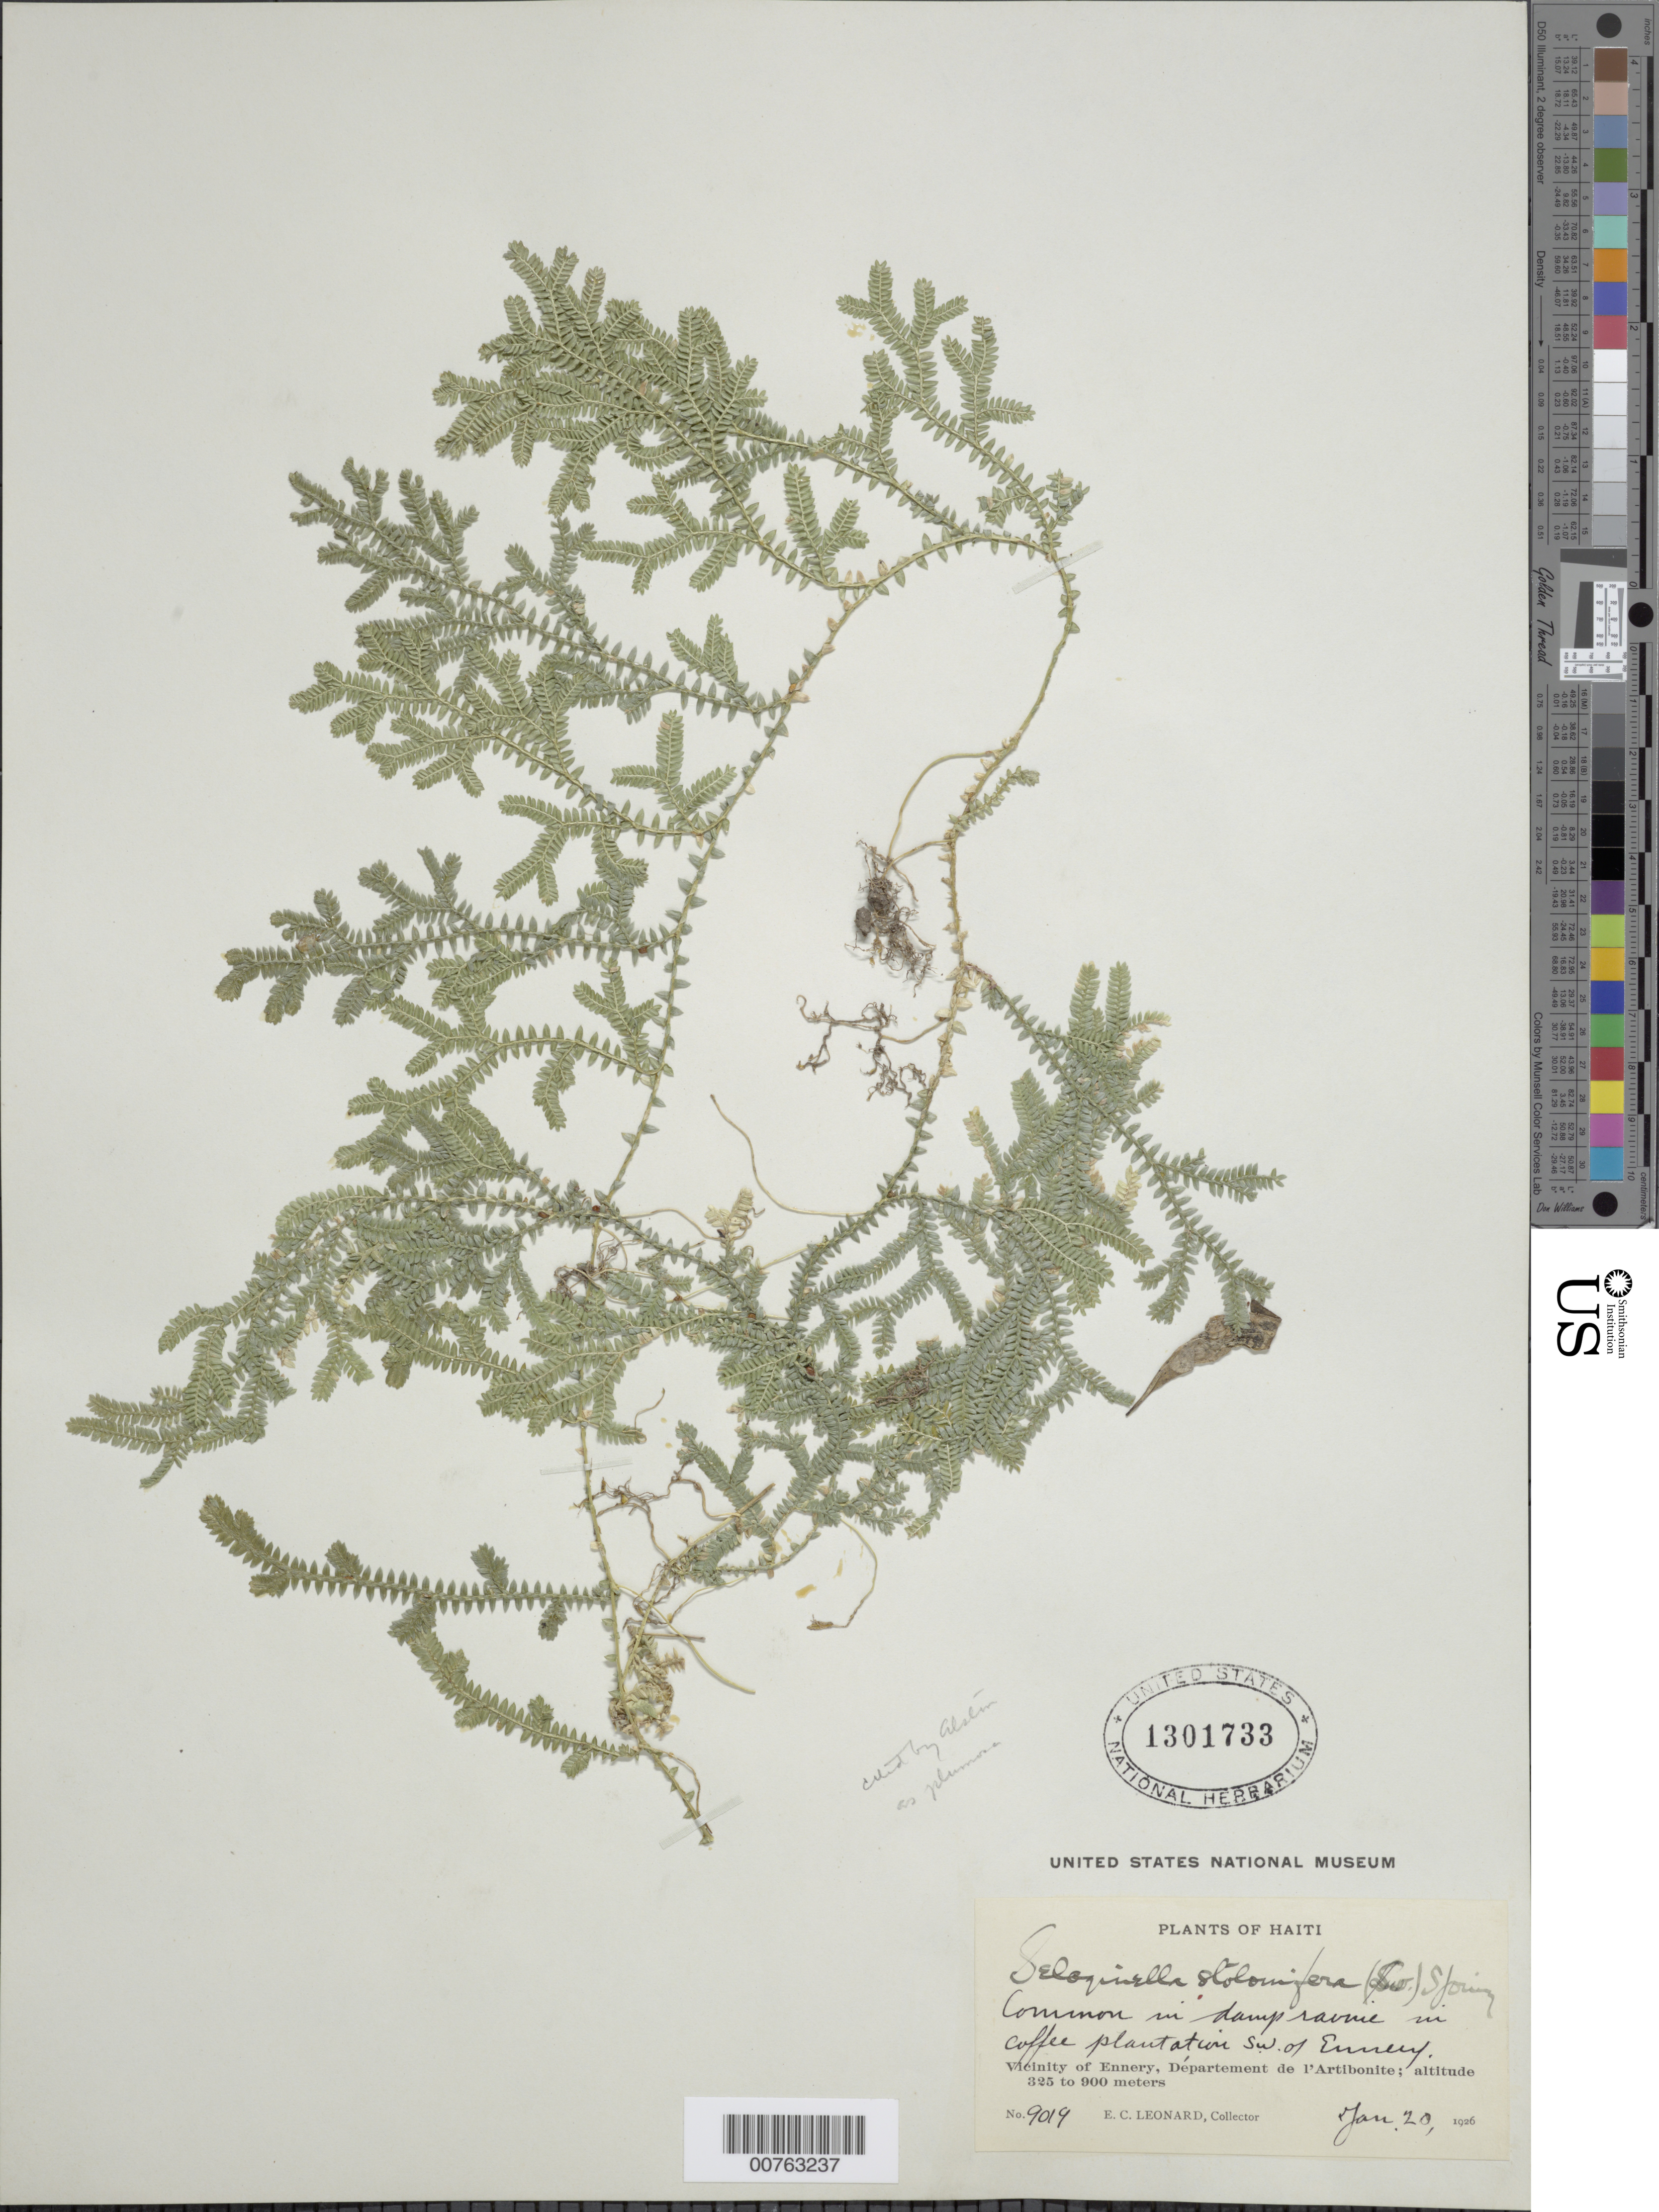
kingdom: Plantae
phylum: Tracheophyta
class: Lycopodiopsida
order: Selaginellales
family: Selaginellaceae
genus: Selaginella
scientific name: Selaginella plumosa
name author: (L.) C. Presl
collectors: E. C. Leonard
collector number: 9019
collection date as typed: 20 Jan 1926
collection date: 1926-01-20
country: Haiti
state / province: Artibonite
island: Hispaniola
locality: Vicinity of Ennery, Departement de l'Artibonite, SW of Ennery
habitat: Common in damp ravine in coffee plantation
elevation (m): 325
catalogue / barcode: US 1301733